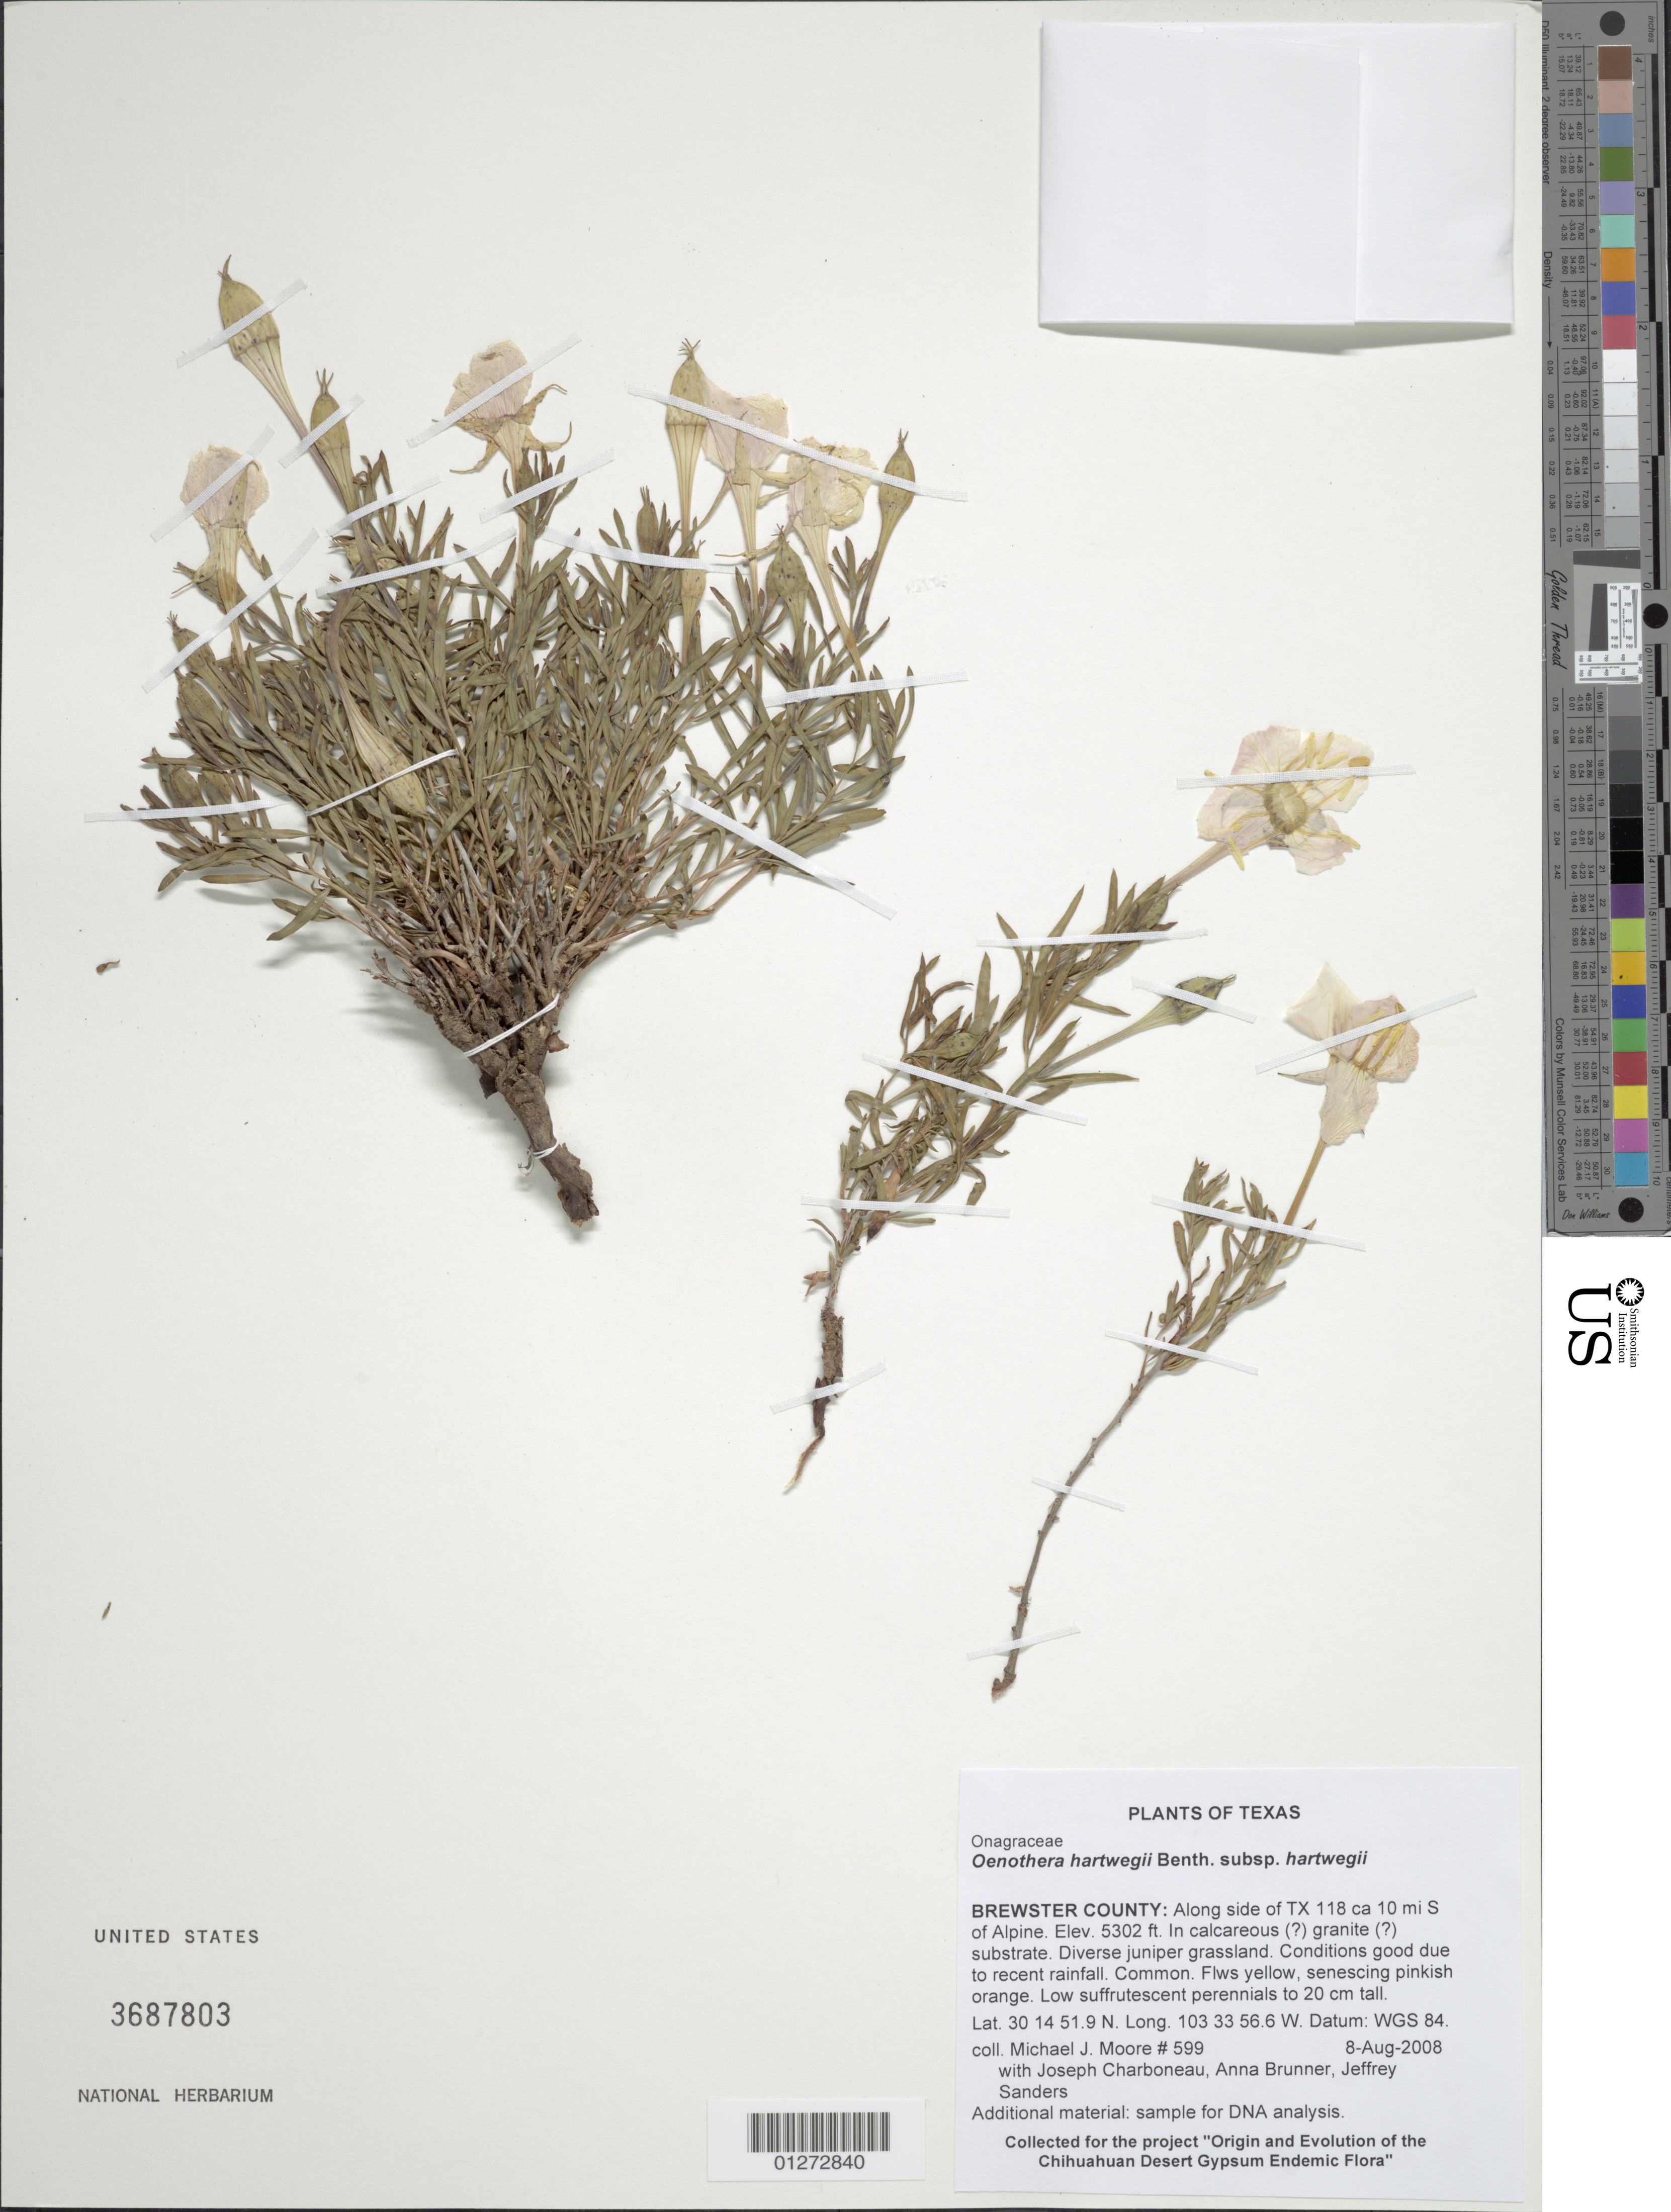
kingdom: Plantae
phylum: Tracheophyta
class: Magnoliopsida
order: Myrtales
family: Onagraceae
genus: Oenothera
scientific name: Oenothera hartwegii subsp. hartwegii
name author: Benth.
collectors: M. J. Moore, J. L. M. Charboneau, A. Brunner & J. Sanders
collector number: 599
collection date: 2004-08-07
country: United States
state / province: Texas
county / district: Brewster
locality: Along side of TX 118 ca 10 mi S of Alpine.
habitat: In calcareous (?) granite (?) substrate. Diverse juniper grassland. Conditions good due to recent rainfall.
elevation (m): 1616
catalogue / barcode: US 3687803